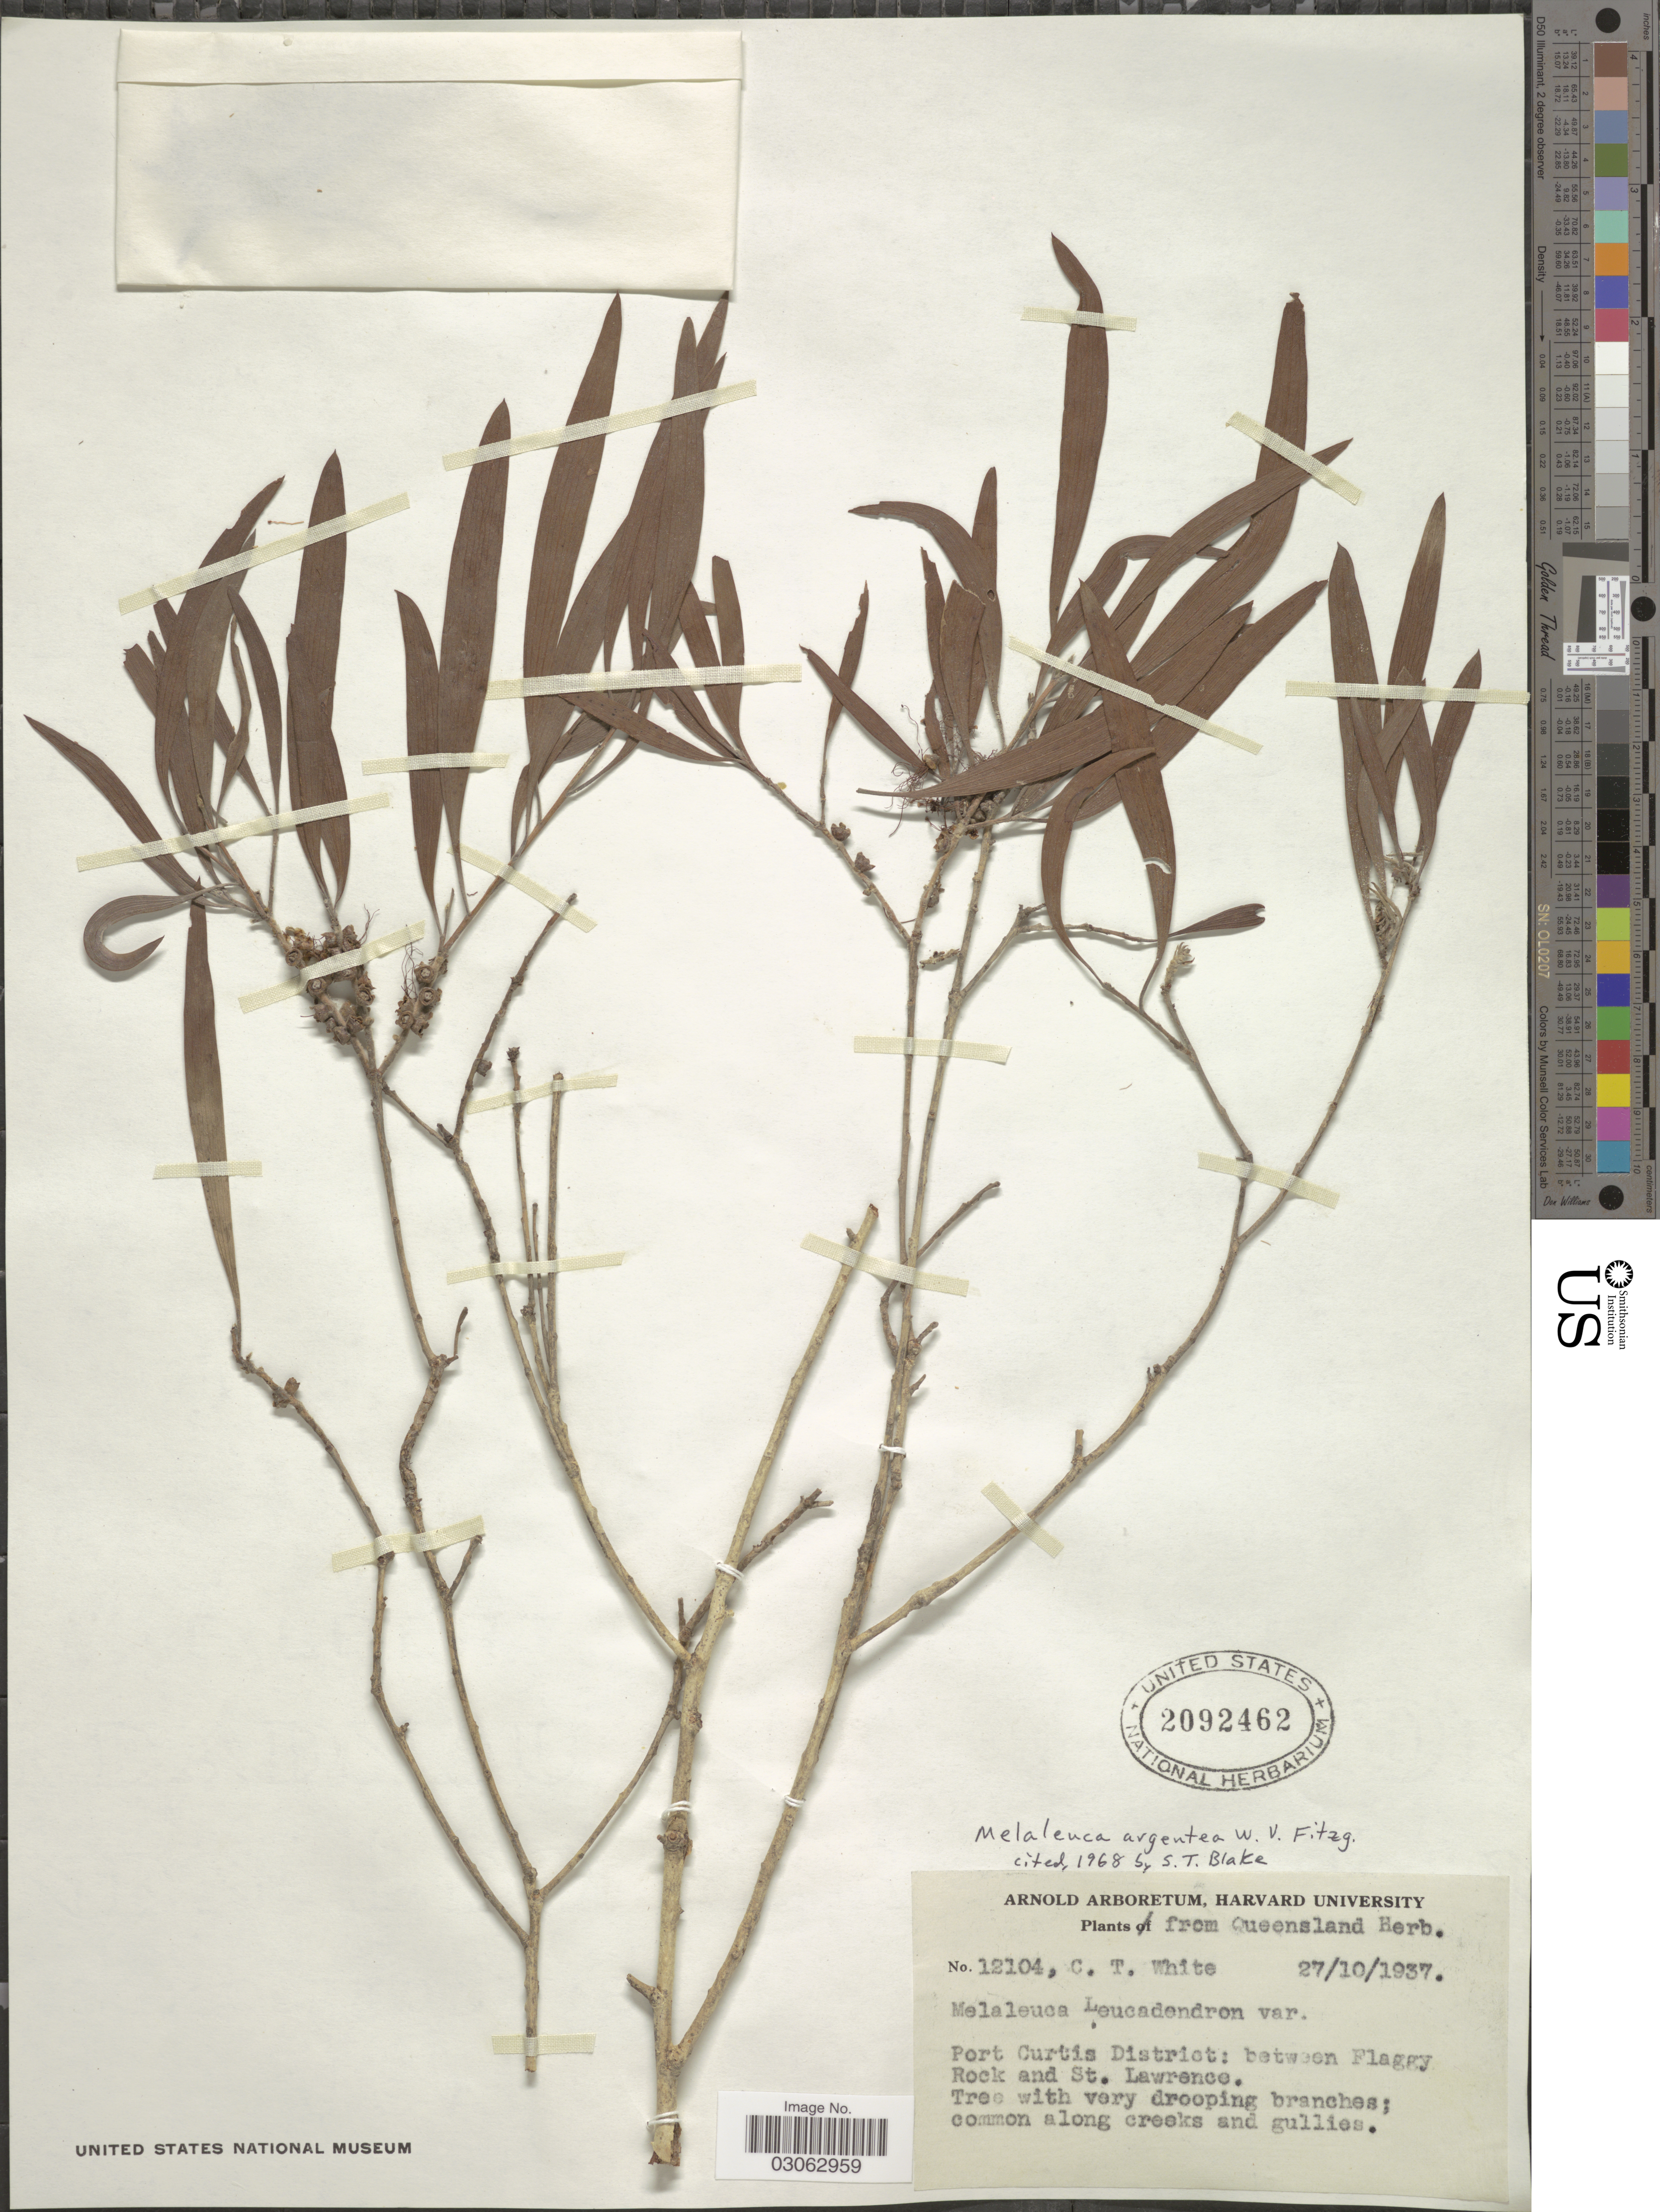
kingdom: Plantae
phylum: Tracheophyta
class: Magnoliopsida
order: Myrtales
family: Myrtaceae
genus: Melaleuca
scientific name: Melaleuca argentea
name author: W. Fitzg.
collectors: C. T. White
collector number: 12104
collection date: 1937-10-27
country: Australia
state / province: Queensland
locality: Port Curtis District: between Flaggy Rock and St. Lawrence.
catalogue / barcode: US 2092462